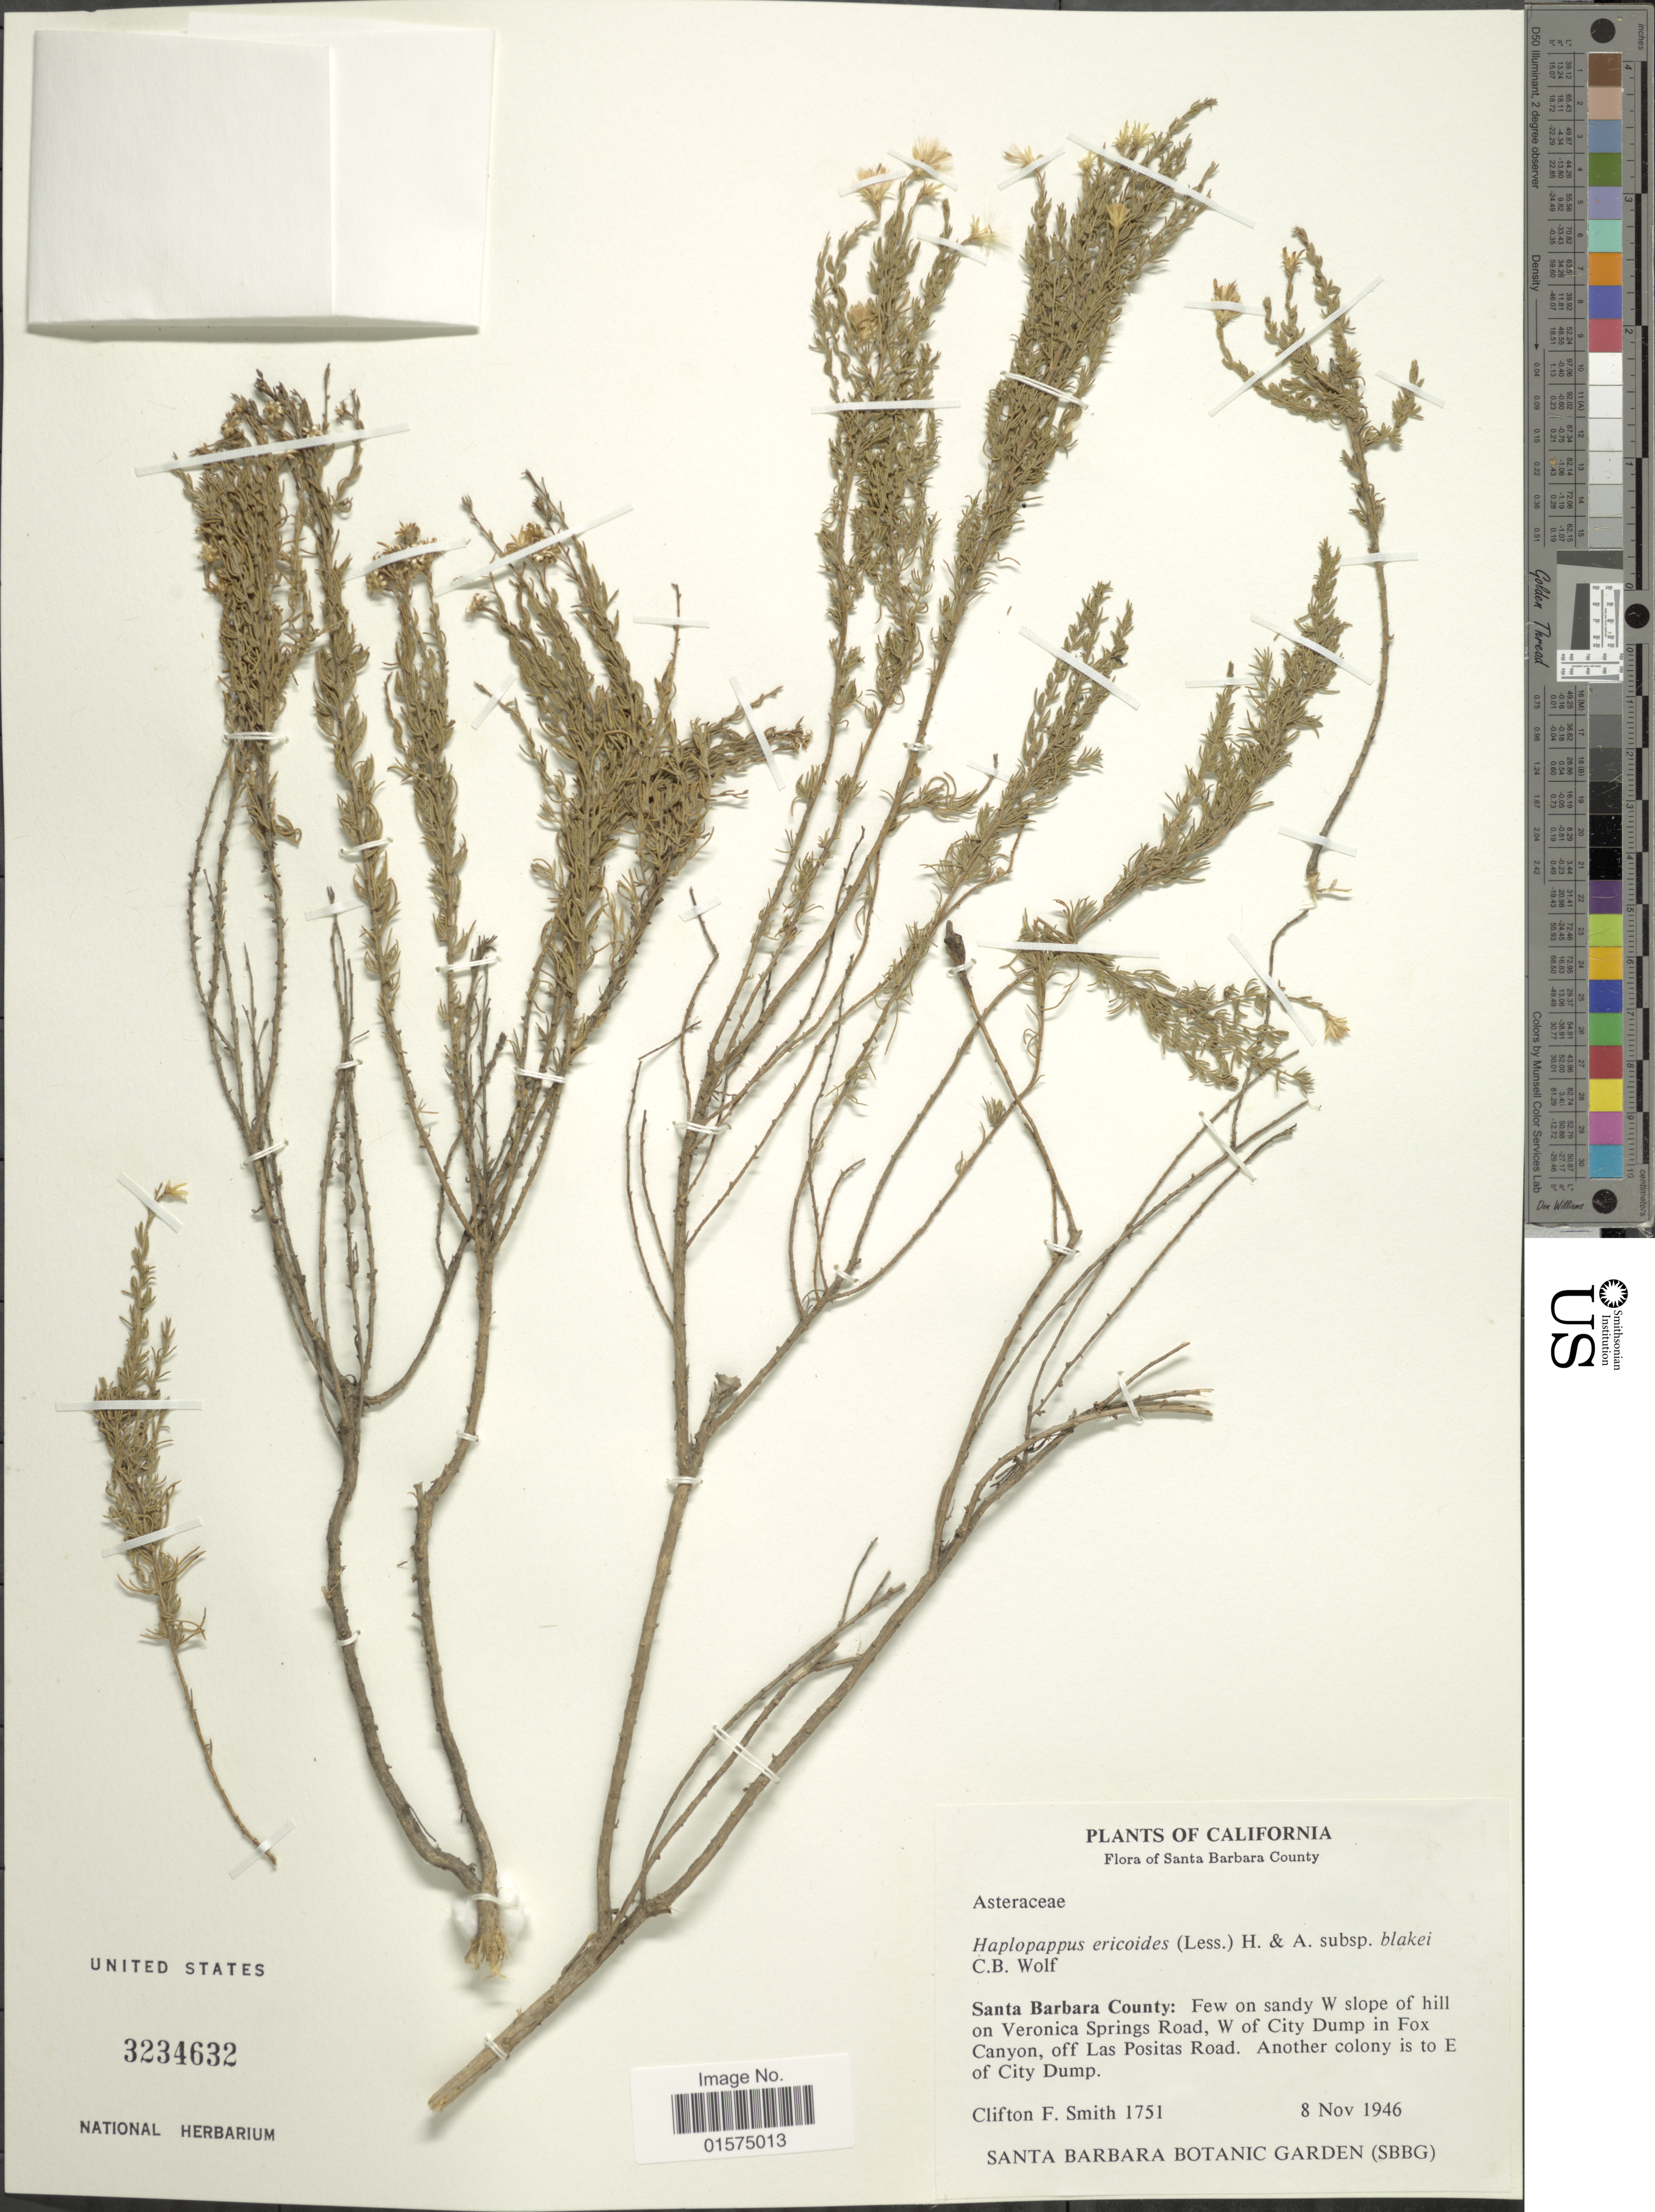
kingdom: Plantae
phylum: Tracheophyta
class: Magnoliopsida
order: Asterales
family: Asteraceae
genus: Ericameria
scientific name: Ericameria ericoides subsp. ericoides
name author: (Less.) Nutt. ex Jeps.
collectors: C. F. Smith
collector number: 1751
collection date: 1946-11-08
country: United States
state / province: California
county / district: Santa Barbara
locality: Santa Barbara County. W slope of hill on Veronica Springs Road, W of City Dump in Fox Canyon, off Las Positas Road. Another colony is to E of City Dump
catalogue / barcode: US 3234632